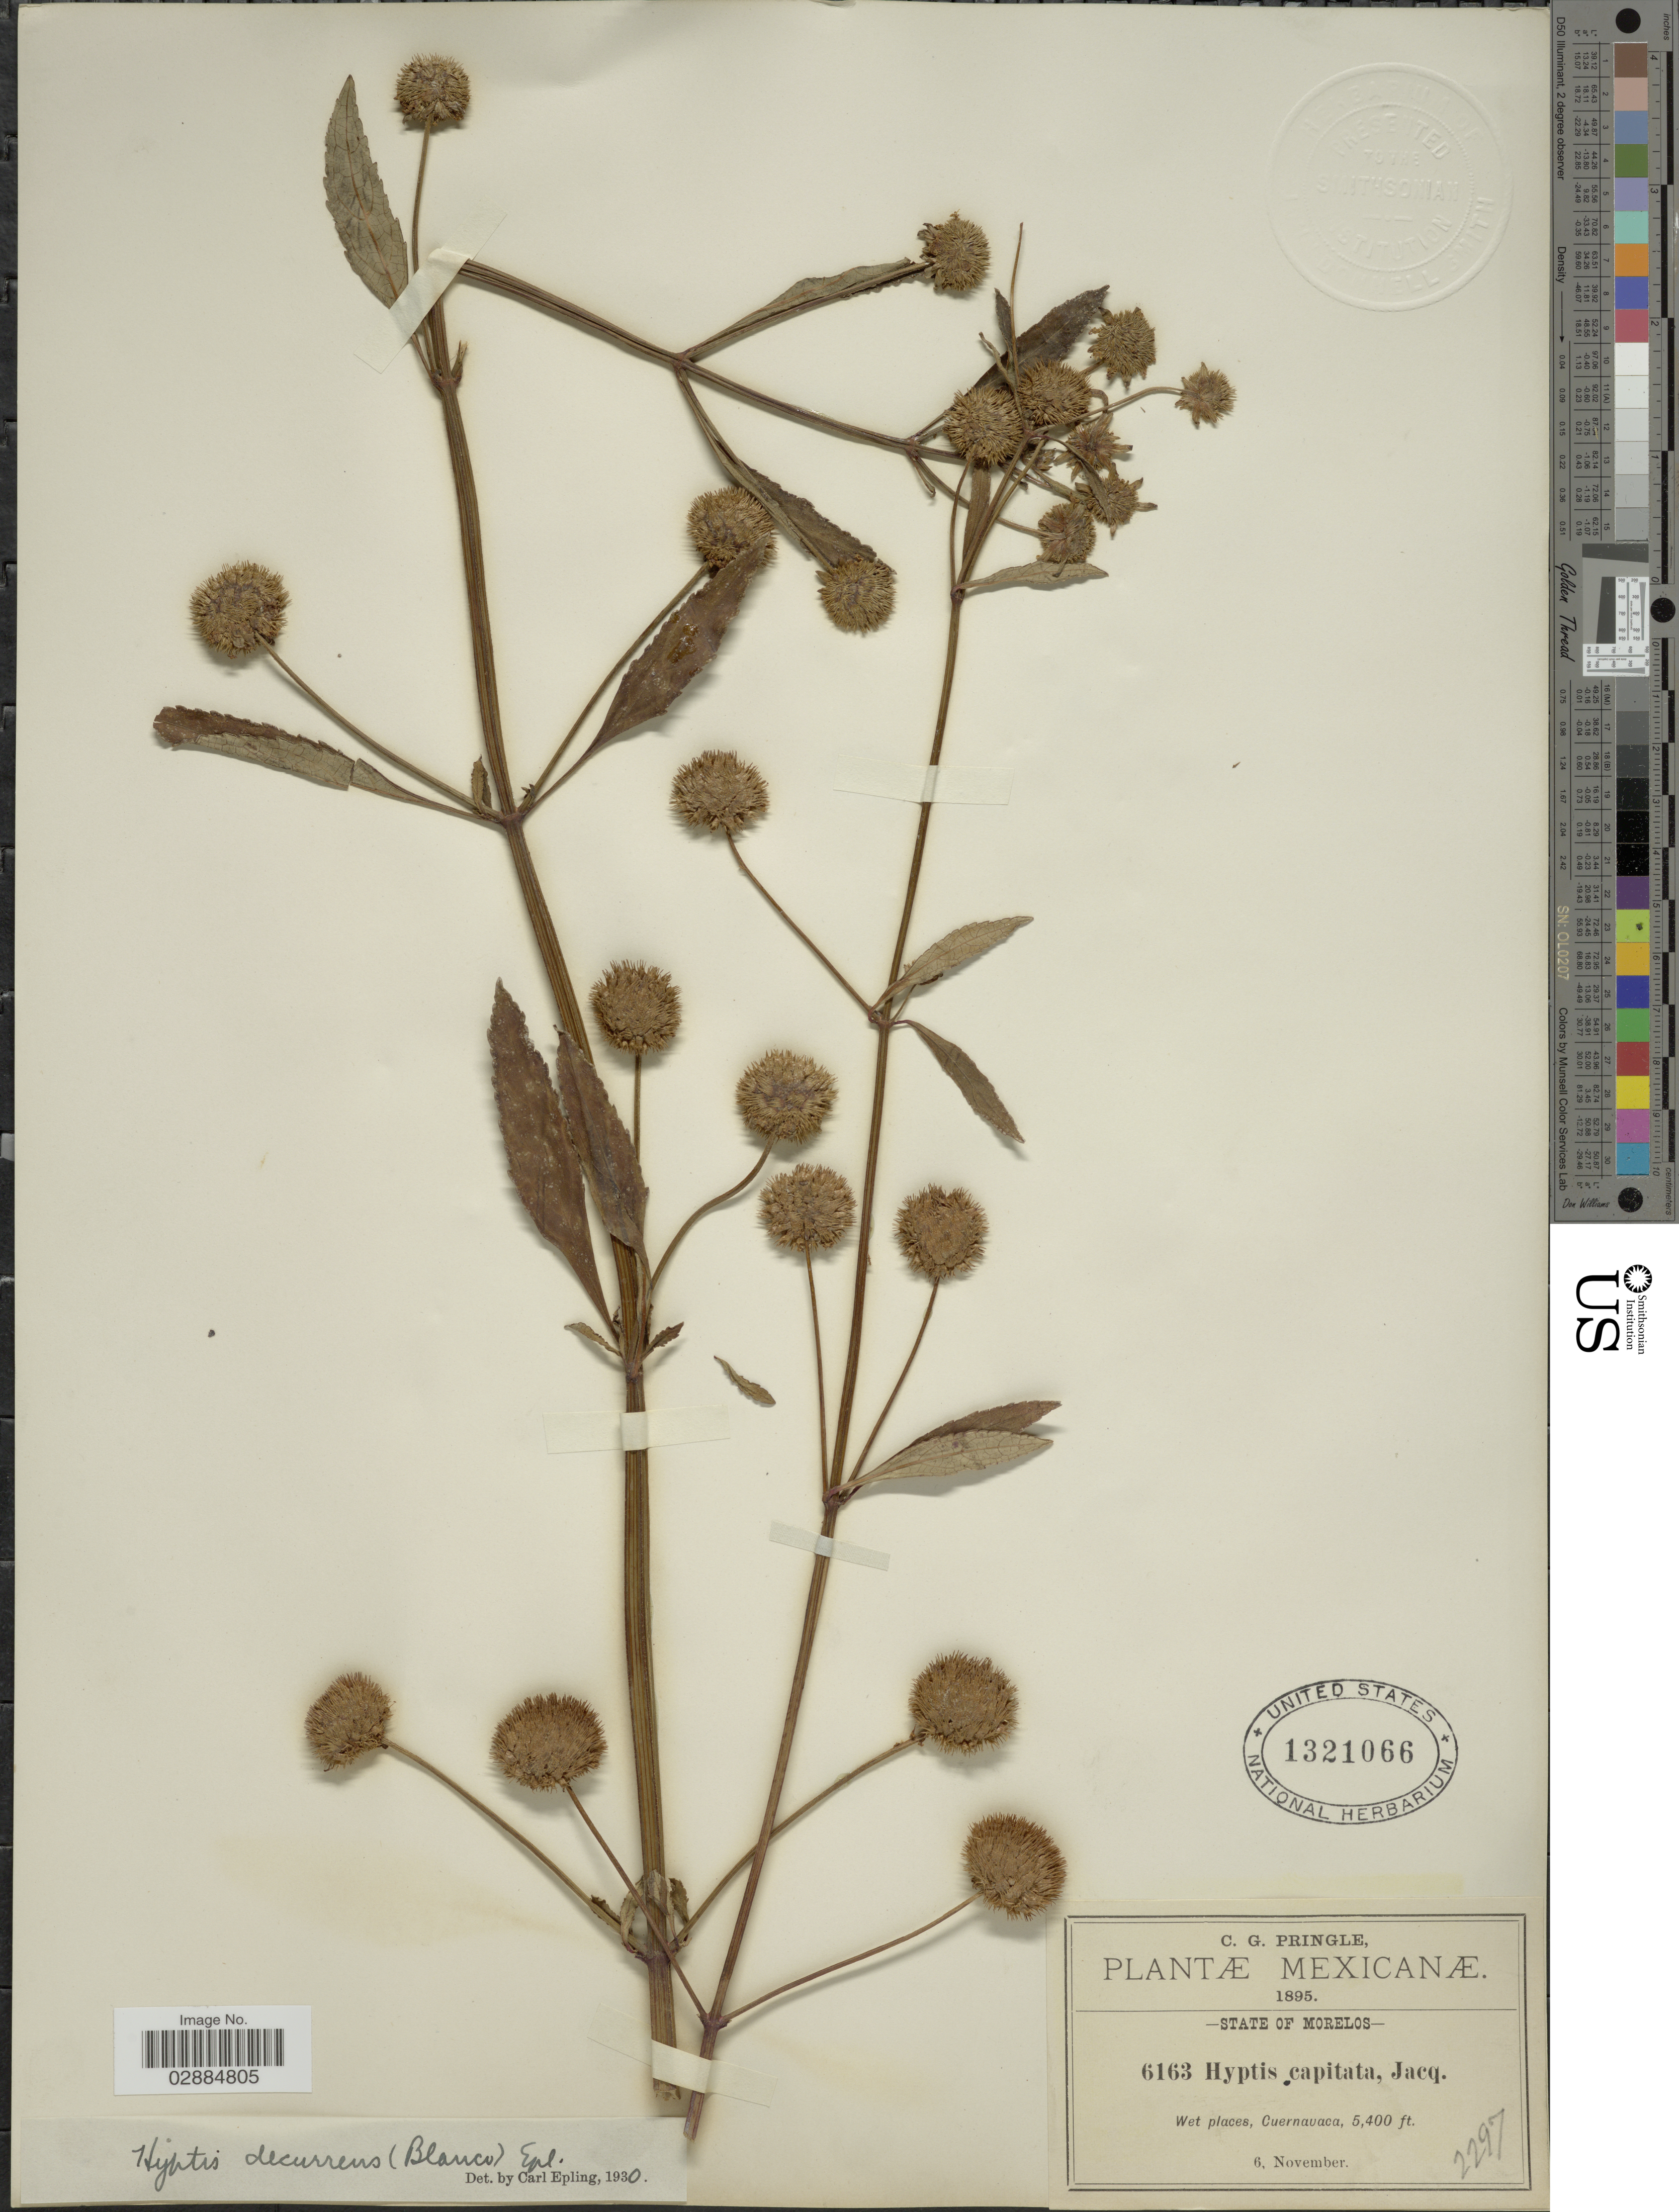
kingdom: Plantae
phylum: Tracheophyta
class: Magnoliopsida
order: Lamiales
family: Lamiaceae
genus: Hyptis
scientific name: Hyptis capitata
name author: Jacq.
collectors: C. G. Pringle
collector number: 6163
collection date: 1895-11-06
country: Mexico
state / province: Morelos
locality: Wet places, Cuernavaca.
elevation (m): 1646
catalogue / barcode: US 1321066